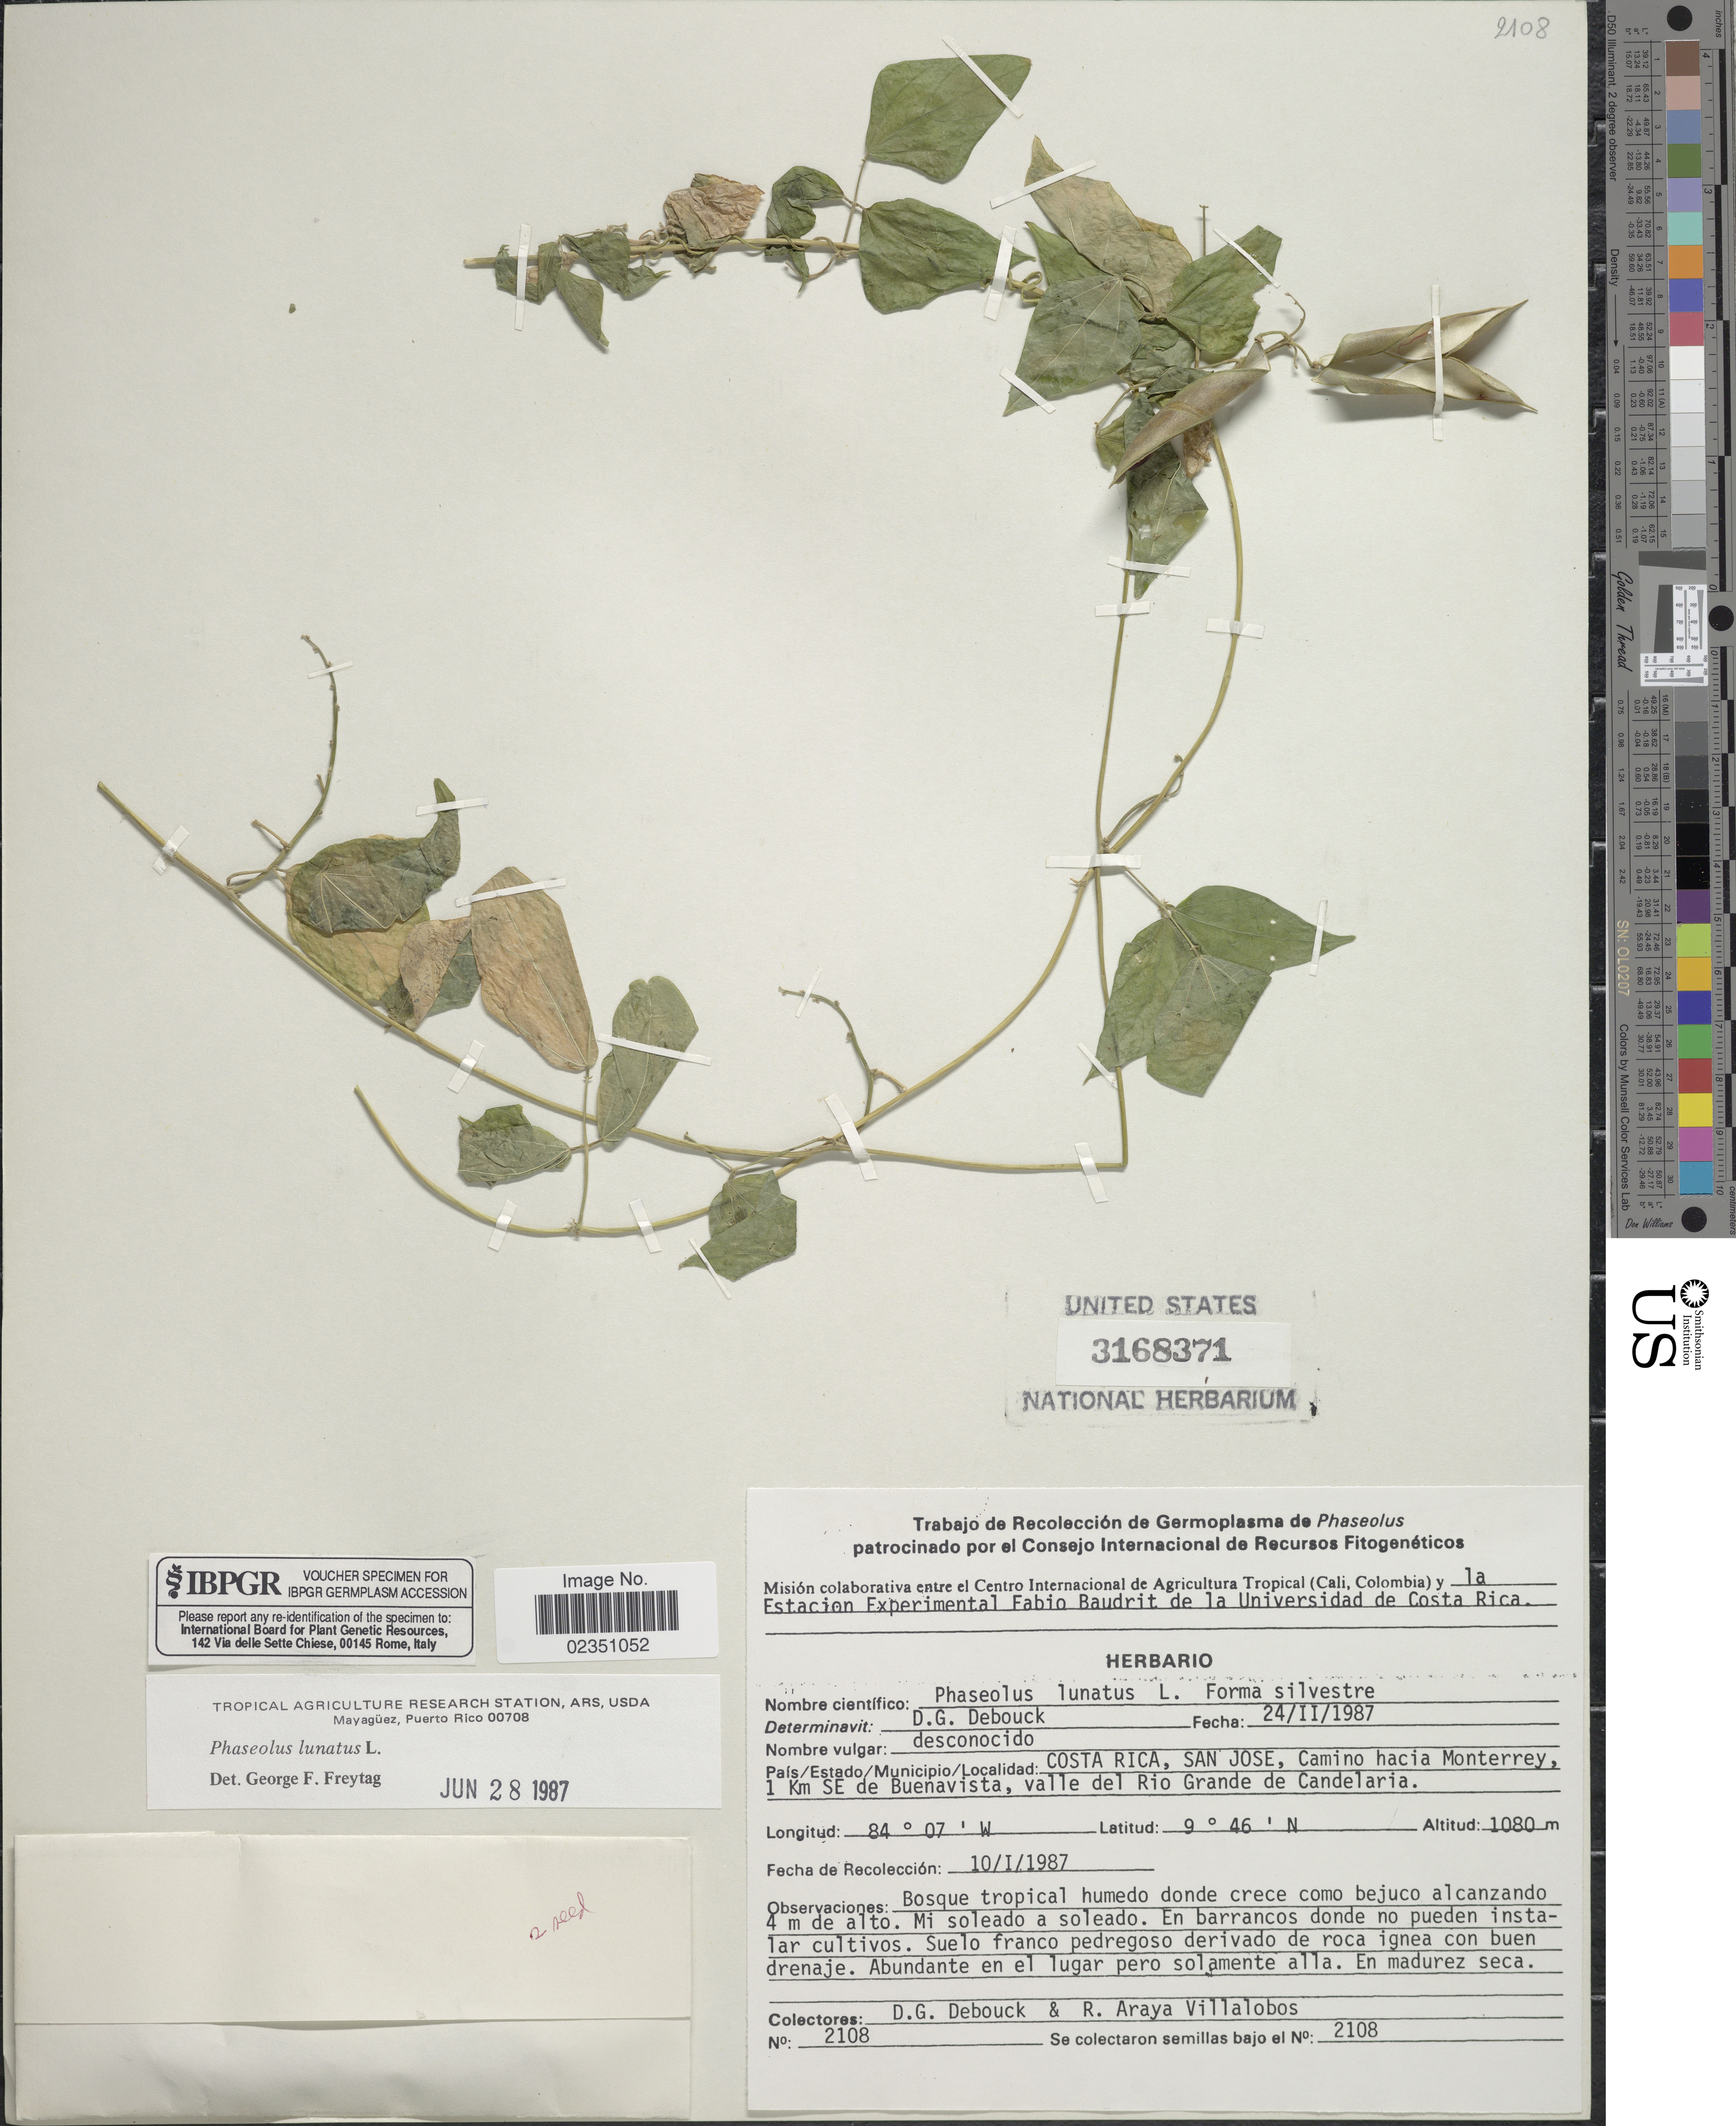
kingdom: Plantae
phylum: Tracheophyta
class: Magnoliopsida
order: Fabales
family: Fabaceae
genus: Phaseolus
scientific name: Phaseolus lunatus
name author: L.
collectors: D. Debouck & R. Araya Villalobos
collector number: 2108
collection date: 1987-01-10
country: Costa Rica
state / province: San José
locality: Camino hacia Monterrey, 1 Km SE de Buenavista, valle del Rio Grande de Candelaria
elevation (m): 1080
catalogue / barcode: US 3168371